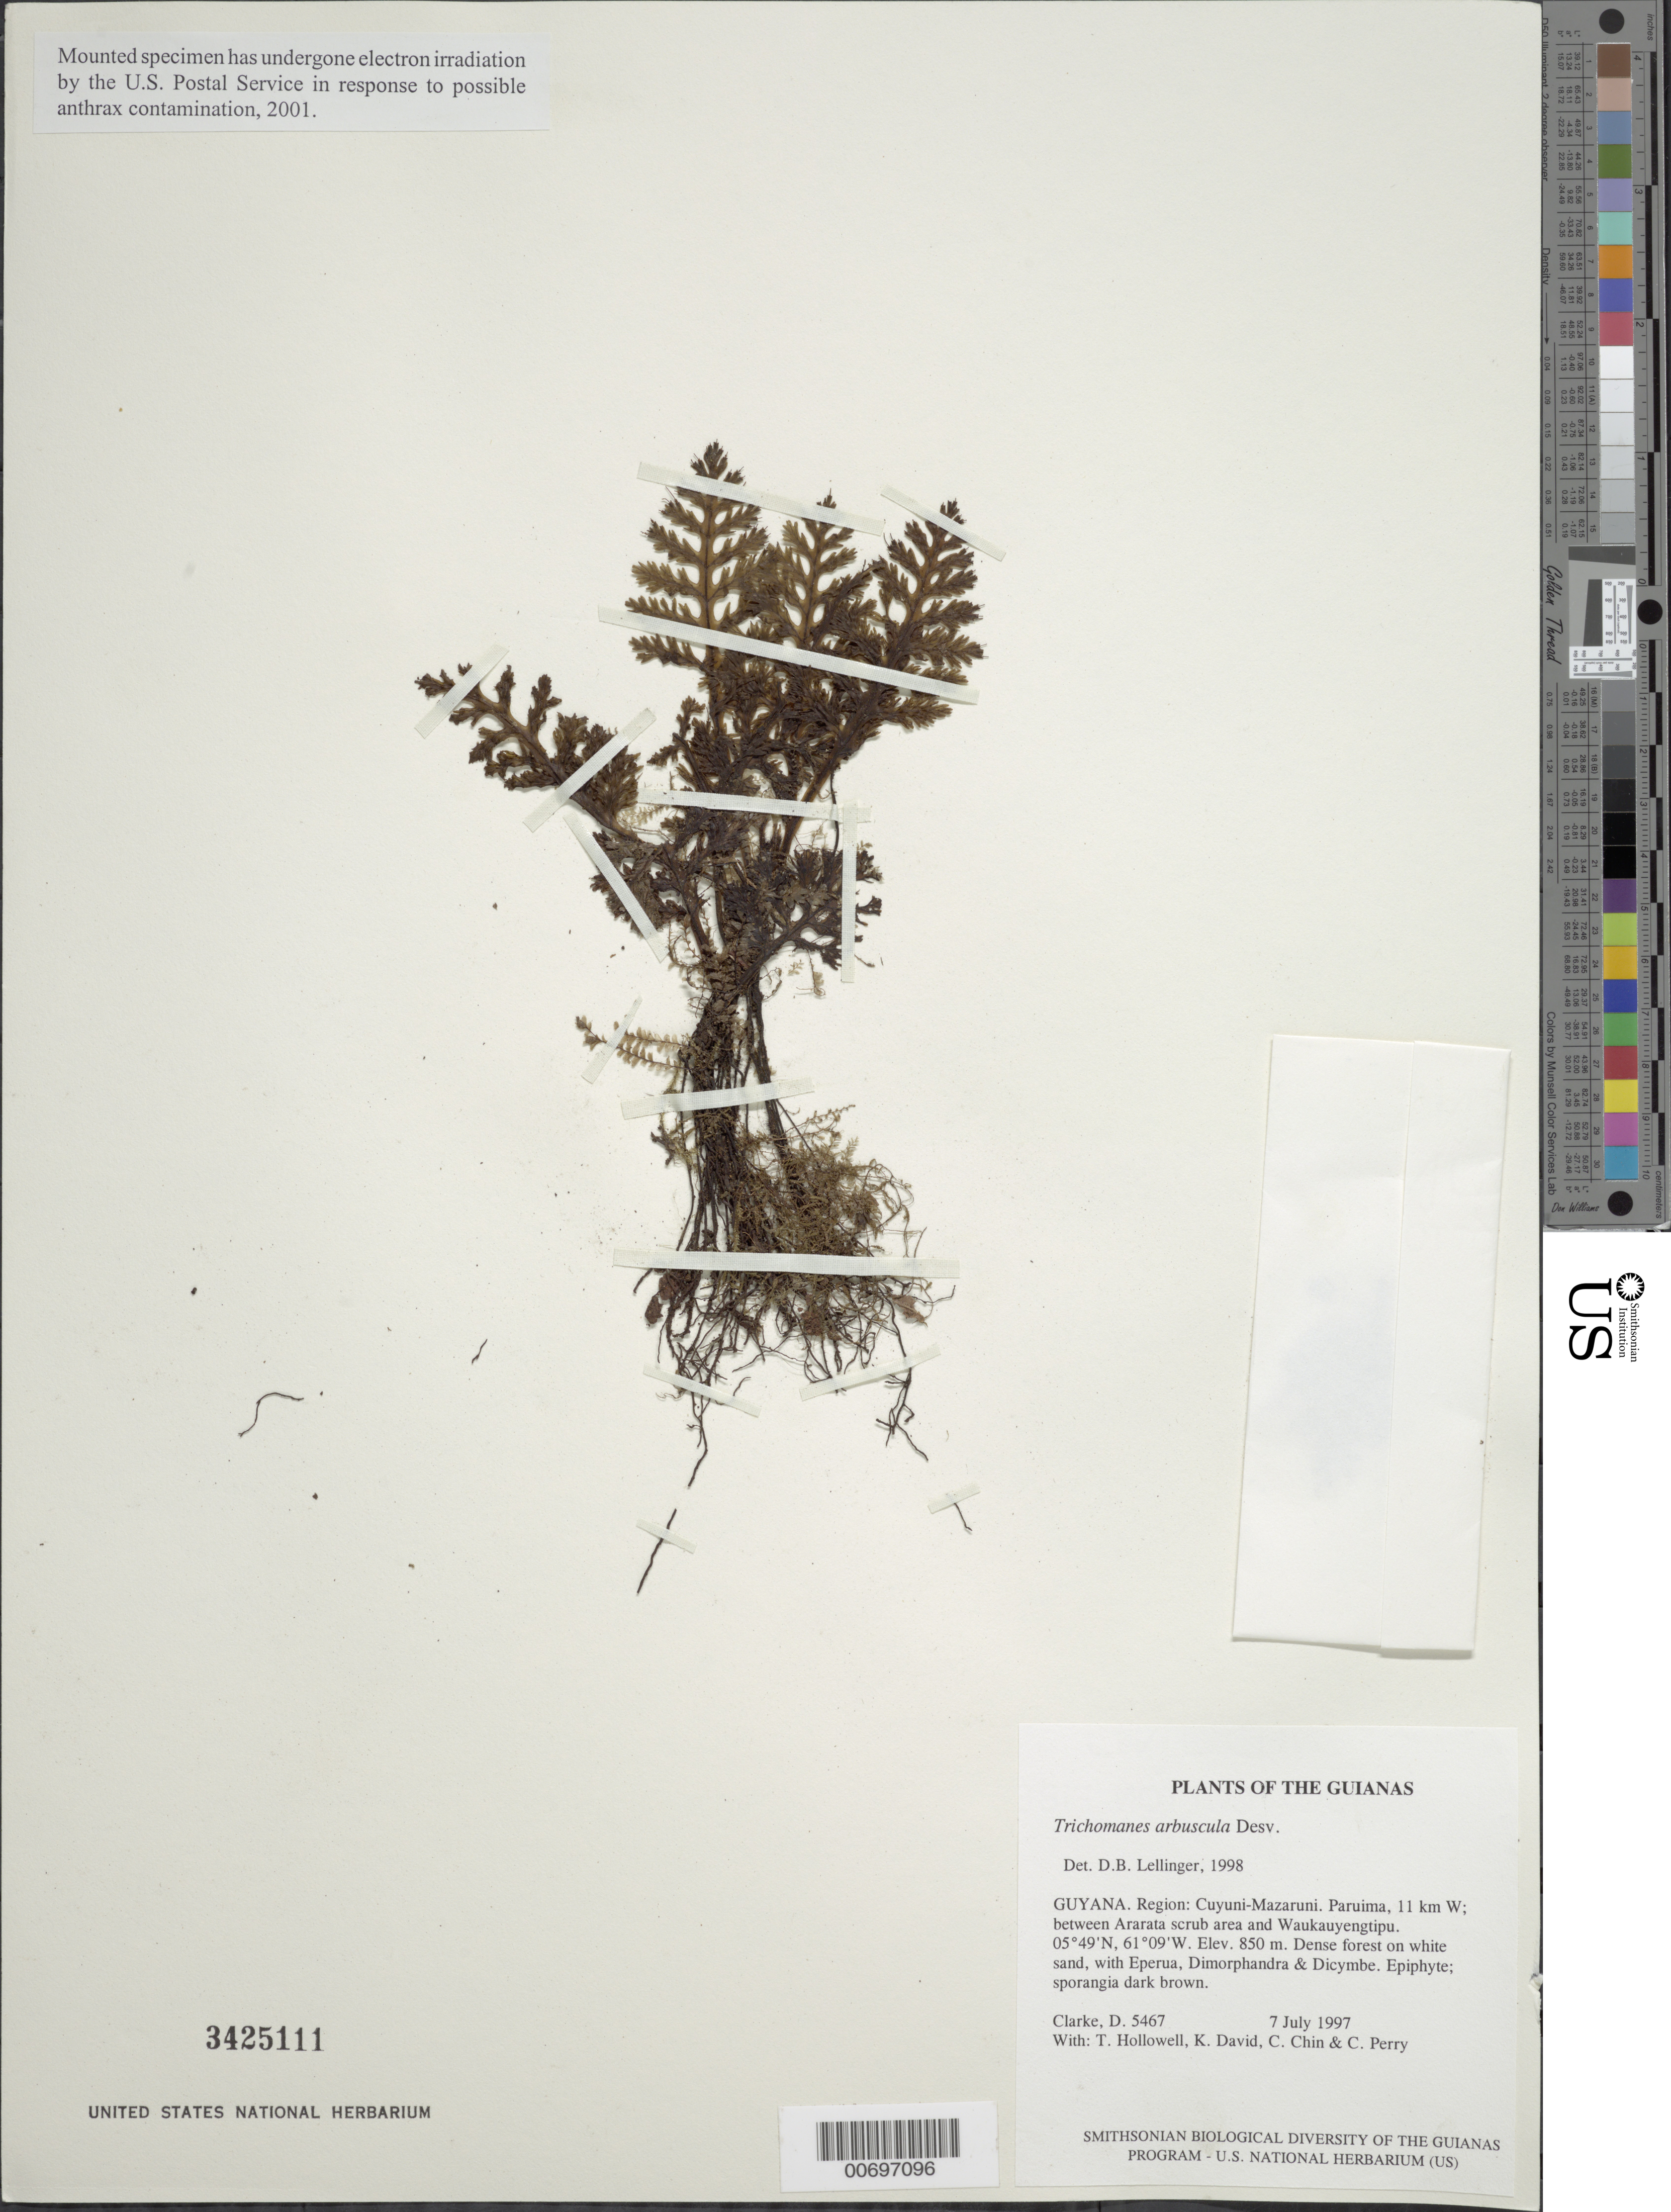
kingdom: Plantae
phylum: Tracheophyta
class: Polypodiopsida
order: Hymenophyllales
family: Hymenophyllaceae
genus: Trichomanes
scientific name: Trichomanes arbuscula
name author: Desv.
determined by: Lellinger, David B., (BOT), Smithsonian Institution - National Museum of Natural History (UNITED STATES)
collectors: H. D. Clarke, T. Hollowell, K. David, C. Chin & C. Perry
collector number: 5467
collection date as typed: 7 July 1997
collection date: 1997-07-07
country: Guyana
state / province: Cuyuni-Mazaruni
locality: Paruima, 11 km W; between Ararata scrub area and Waukauyengtipu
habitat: Dense forest on white sand, with Eperua, Dimorphandra & Dicymbe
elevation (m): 850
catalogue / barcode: US 3425111